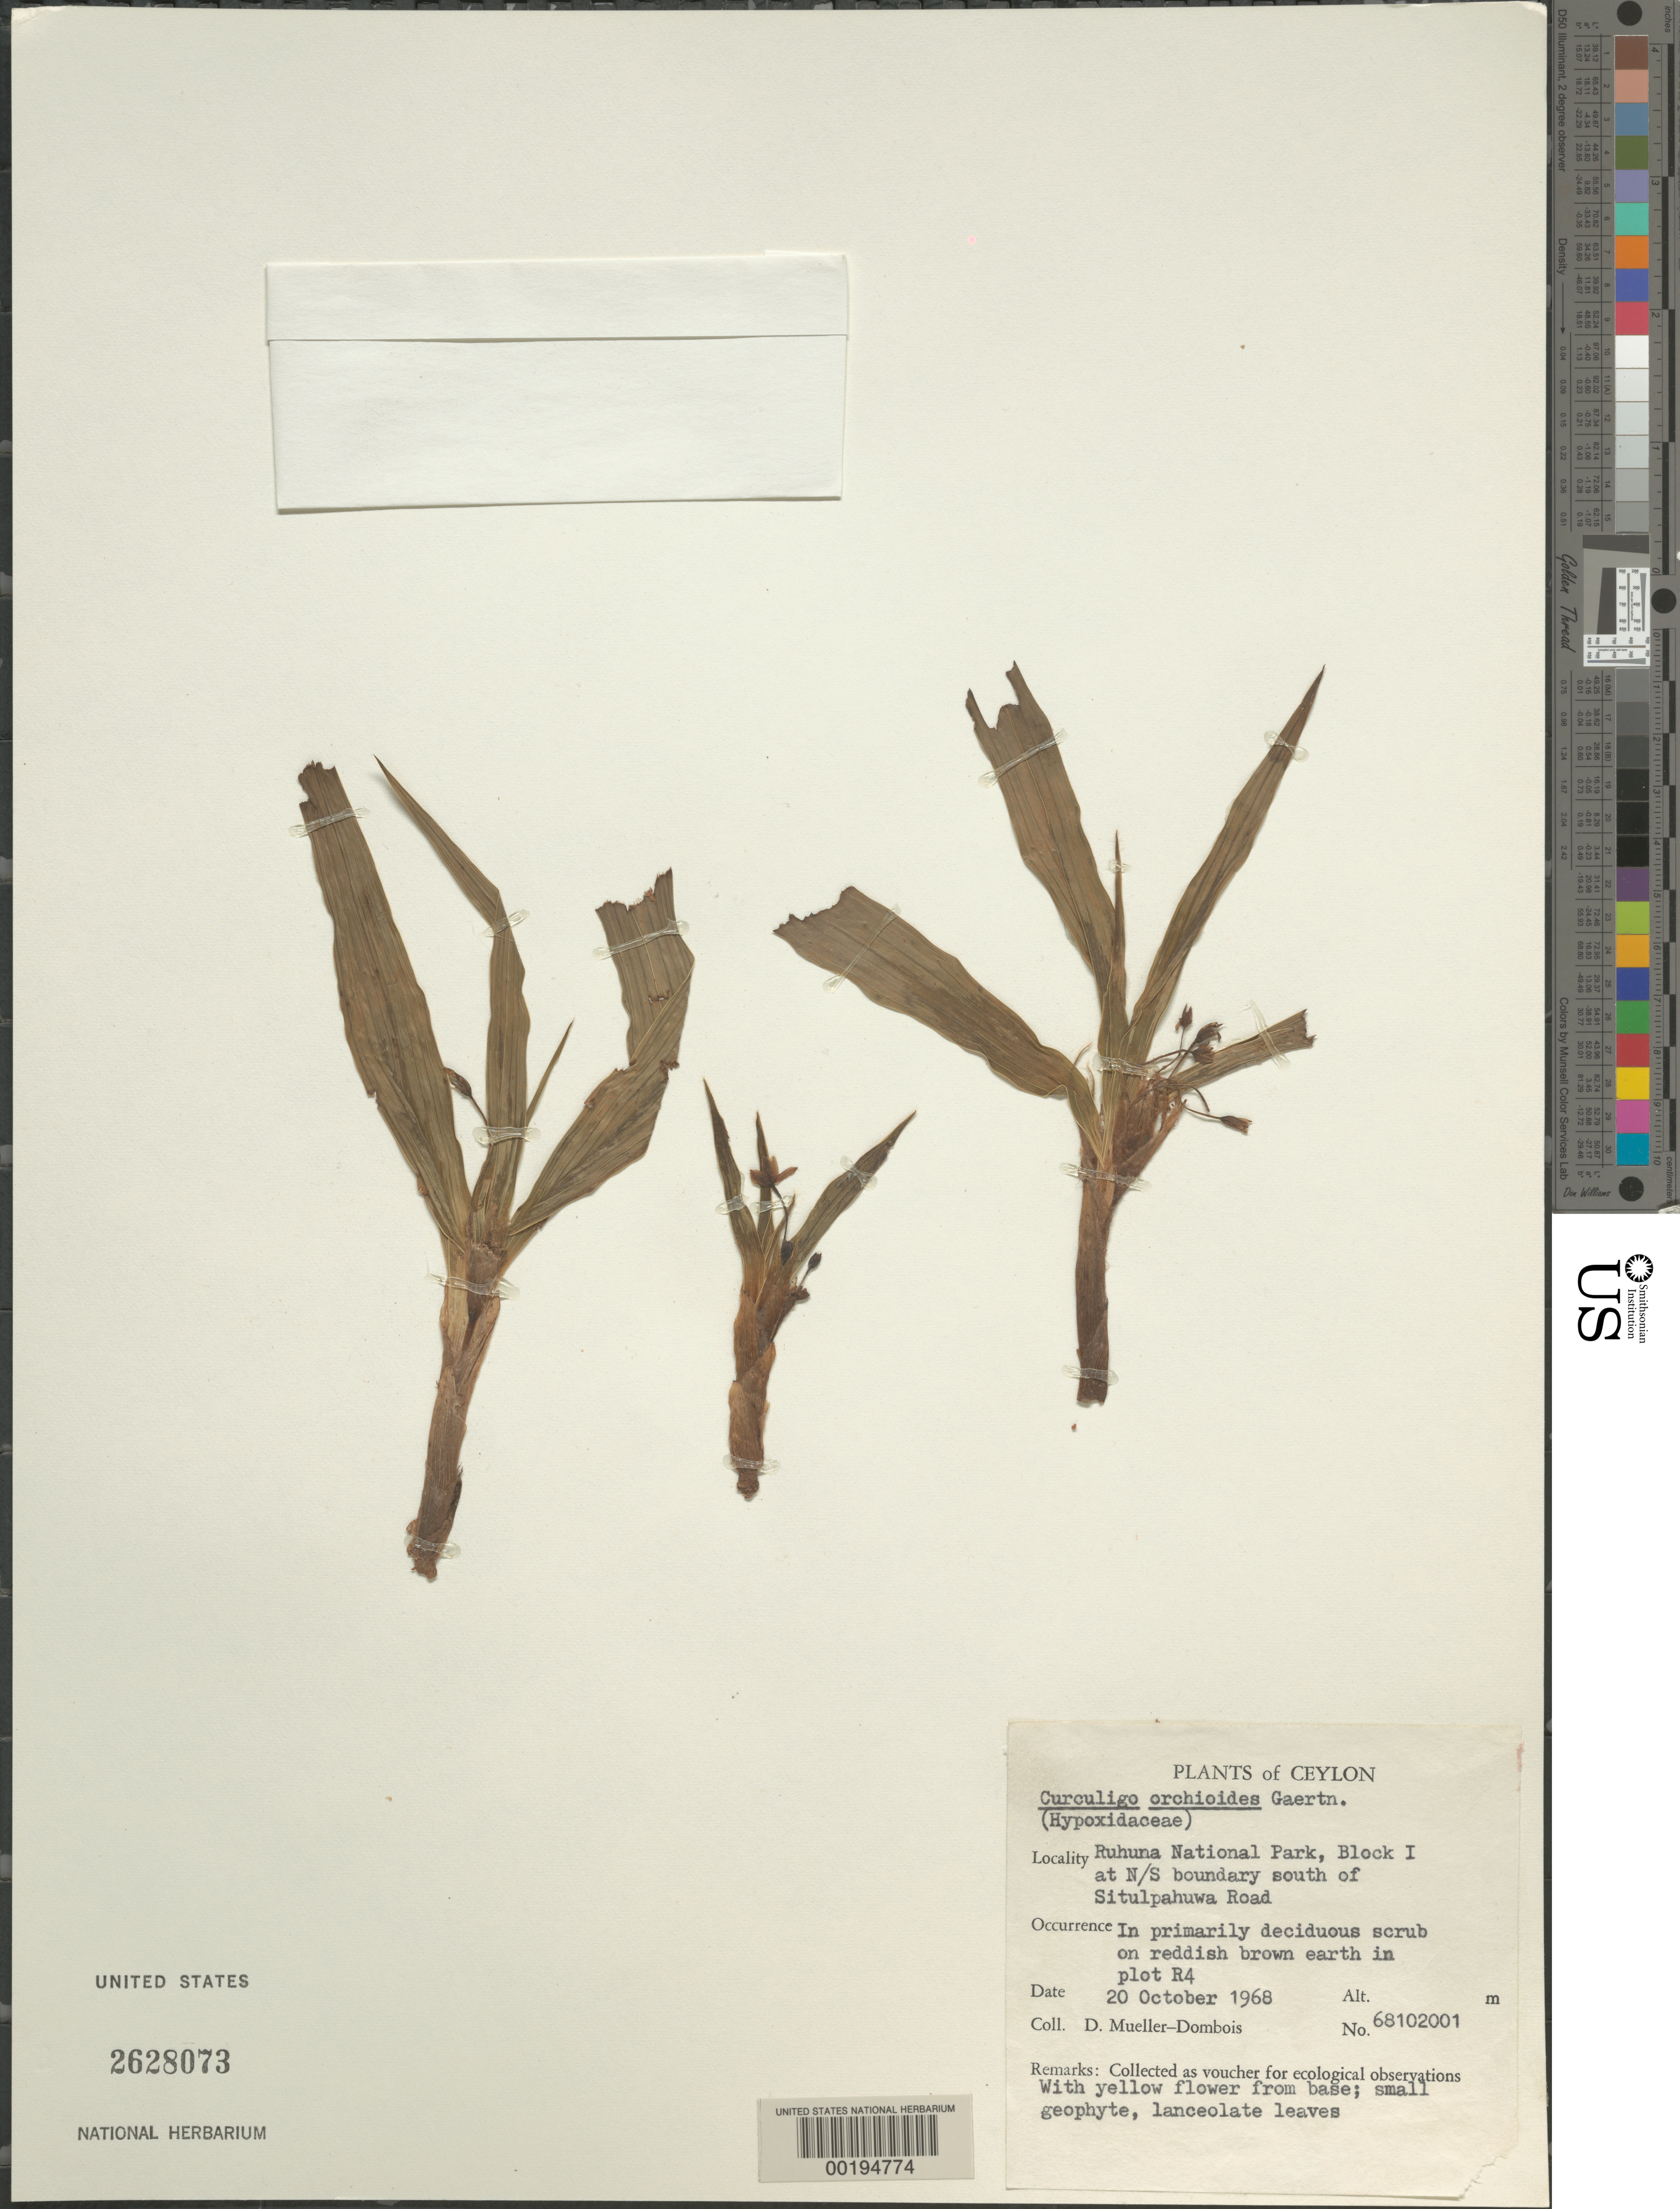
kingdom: Plantae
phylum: Tracheophyta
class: Liliopsida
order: Asparagales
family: Hypoxidaceae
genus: Curculigo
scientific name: Curculigo orchioides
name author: Gaertn.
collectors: D. Mueller-Dombois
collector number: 68102001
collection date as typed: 20 Oct 1968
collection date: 1968-10-20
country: Sri Lanka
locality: Ruhuna national park, block i at n/s boundary s of situlpahuwa road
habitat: In primarily deciduous scrub on reddish brown earth in plot r4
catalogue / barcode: US 2628073